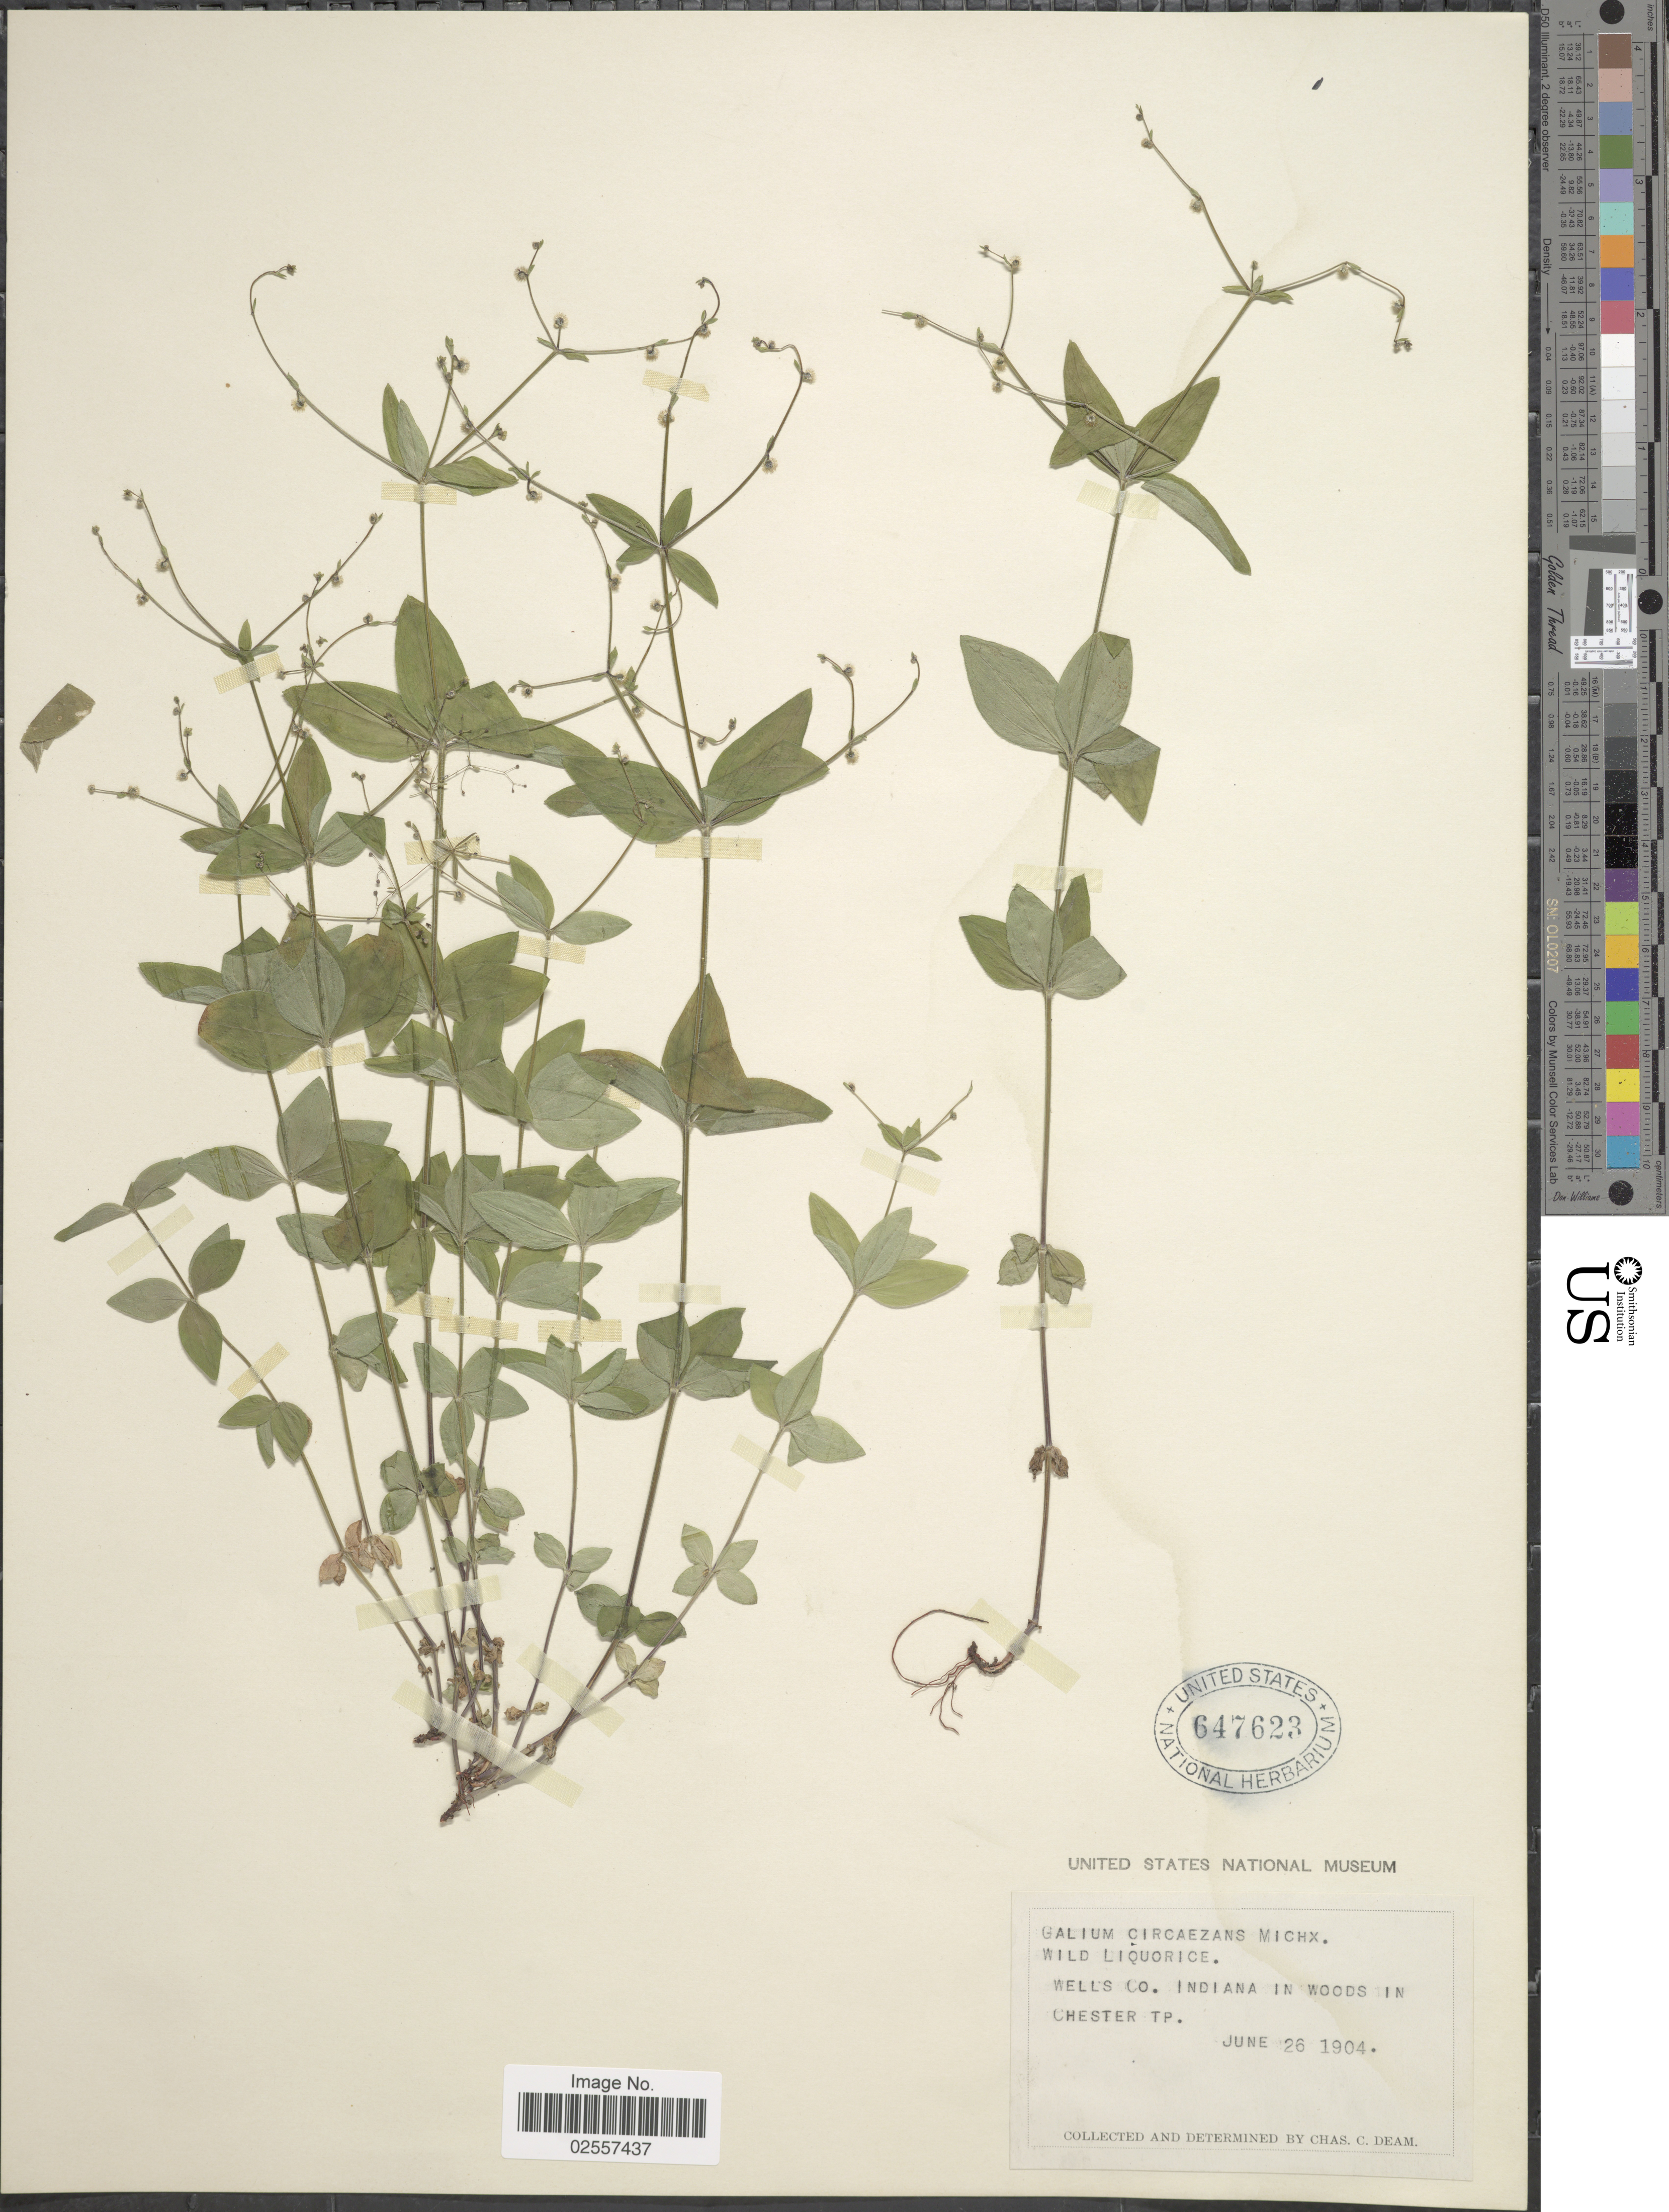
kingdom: Plantae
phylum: Tracheophyta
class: Magnoliopsida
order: Gentianales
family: Rubiaceae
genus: Galium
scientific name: Galium circaezans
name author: Michx.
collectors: C. C. Deam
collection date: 1904-06-26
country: United States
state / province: Indiana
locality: Wells Co. Indiana in woods in Chester Tp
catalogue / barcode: US 647623